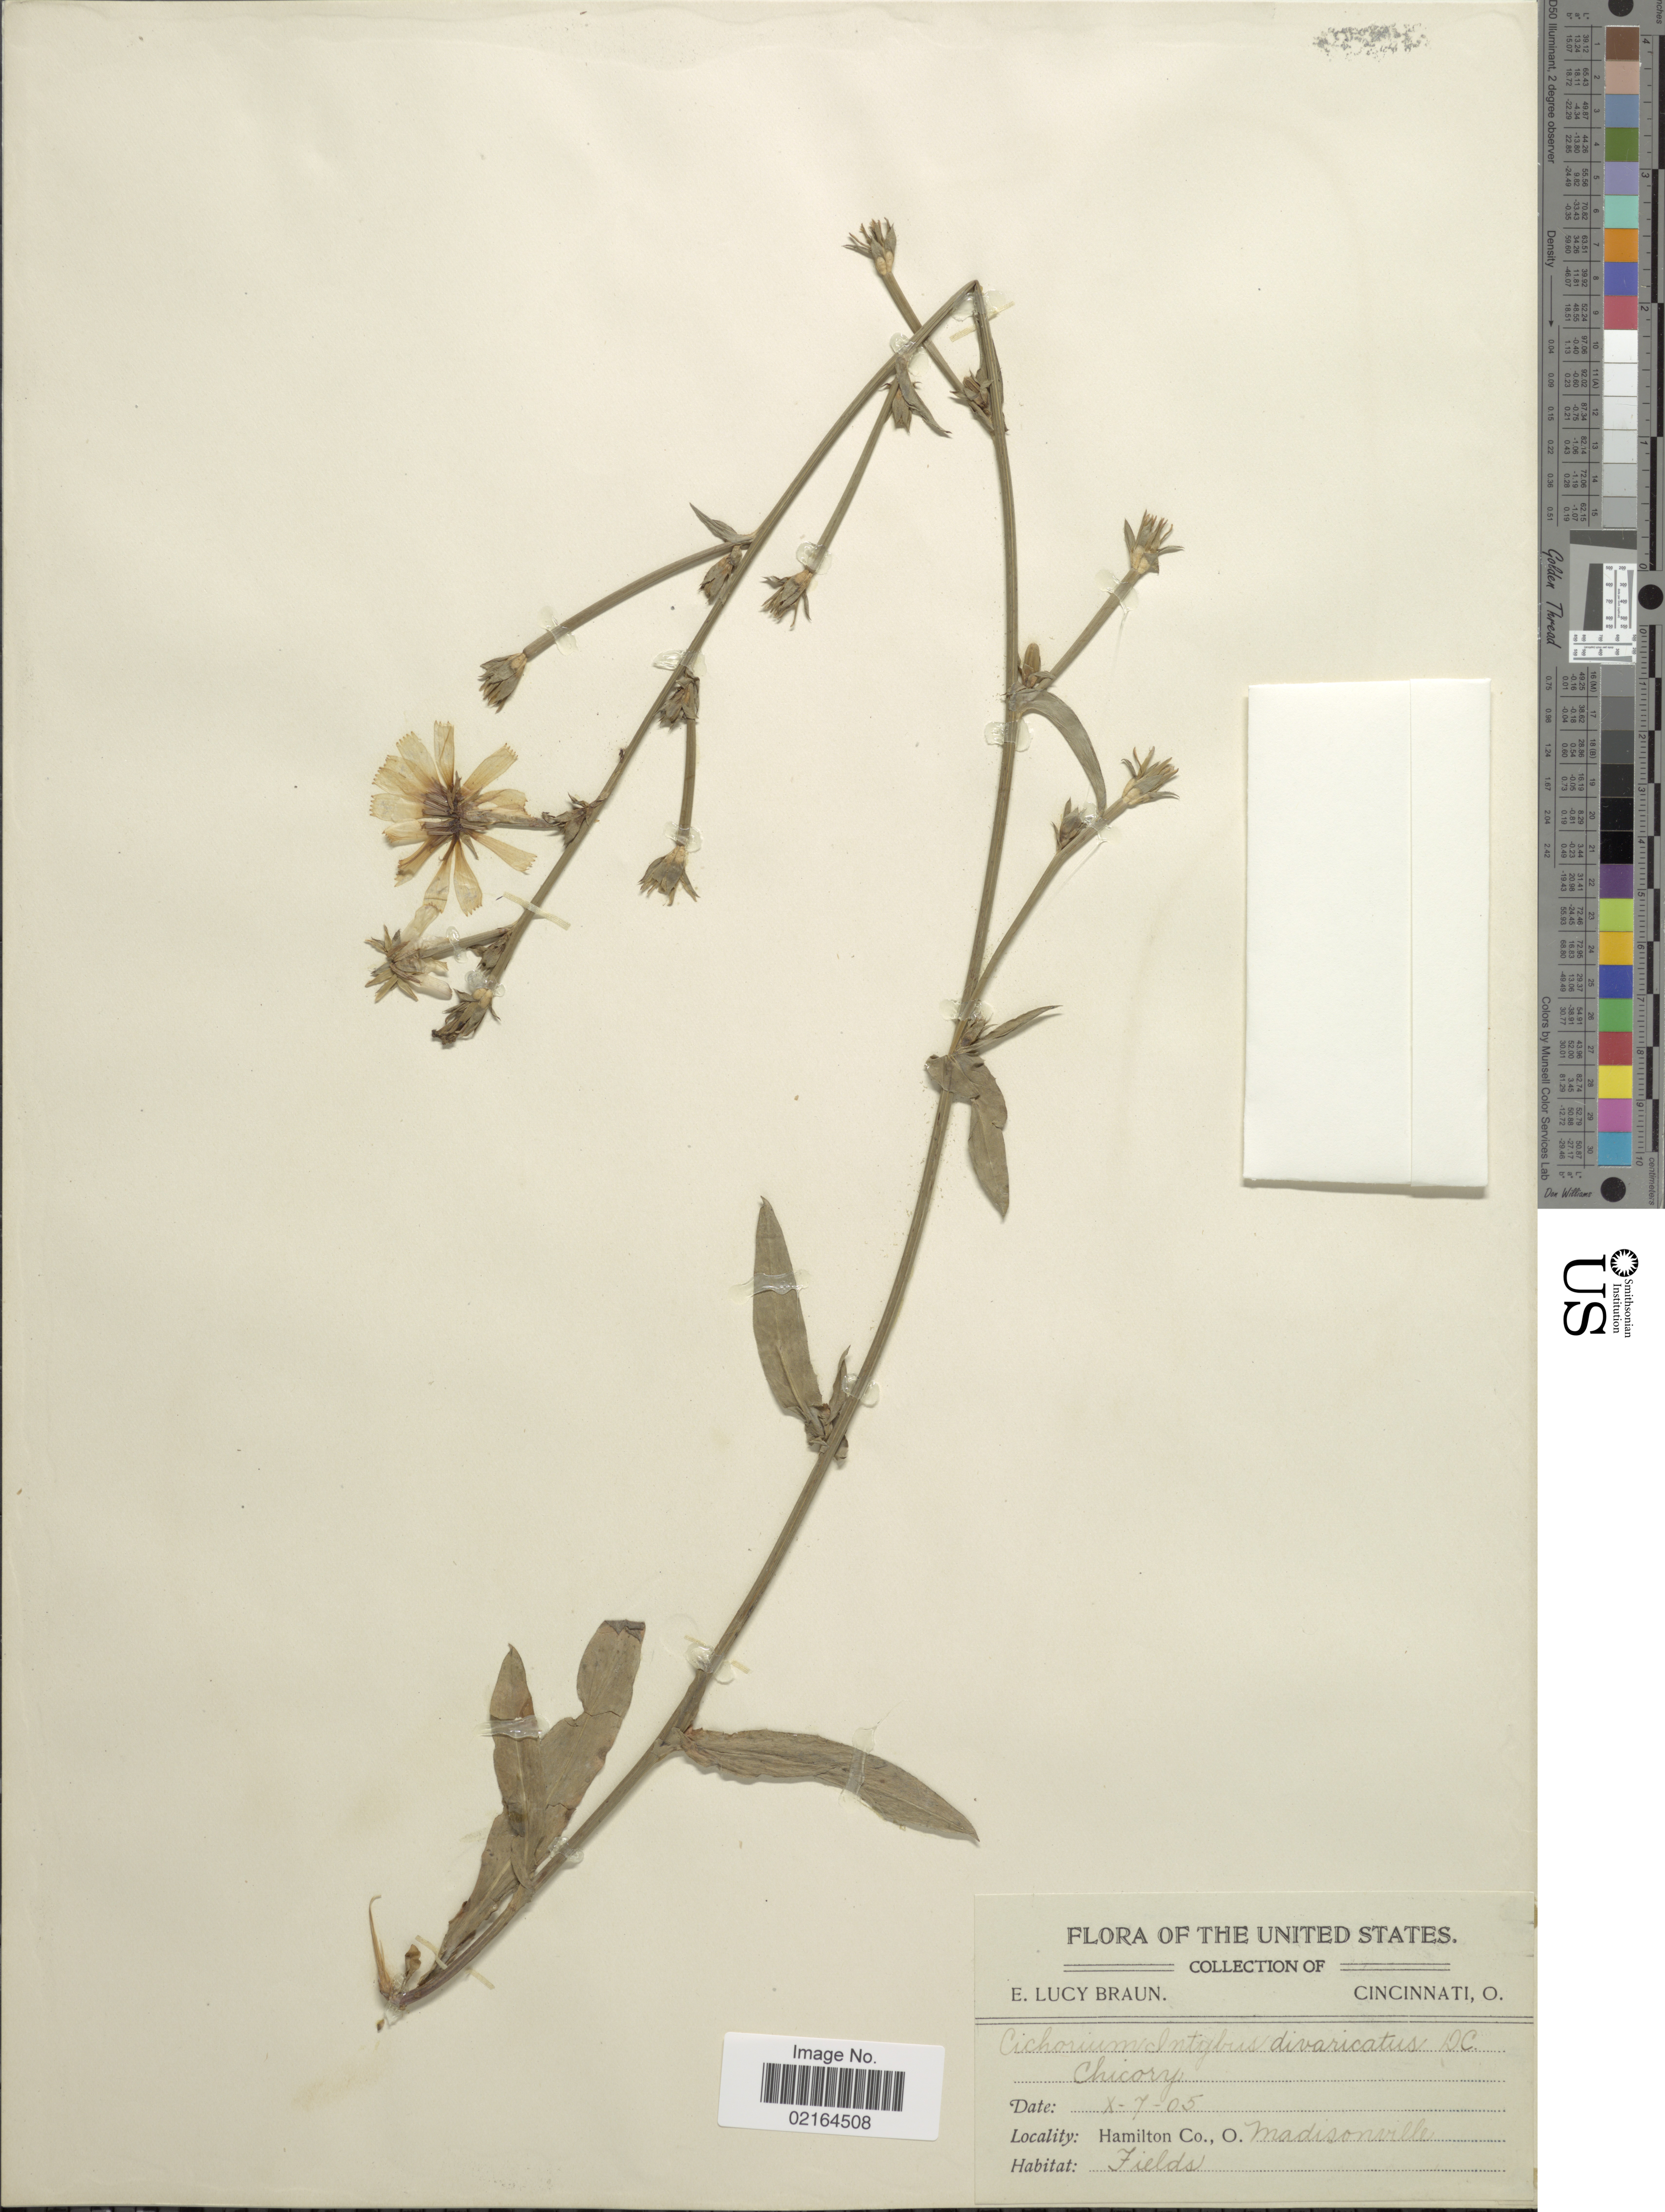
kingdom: Plantae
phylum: Tracheophyta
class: Magnoliopsida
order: Asterales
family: Asteraceae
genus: Cichorium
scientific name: Cichorium intybus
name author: L.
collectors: E. L. Braun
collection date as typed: Transcribed d/m/y: 7/10/05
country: United States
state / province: Ohio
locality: Hamilton Co., O., Madisonville